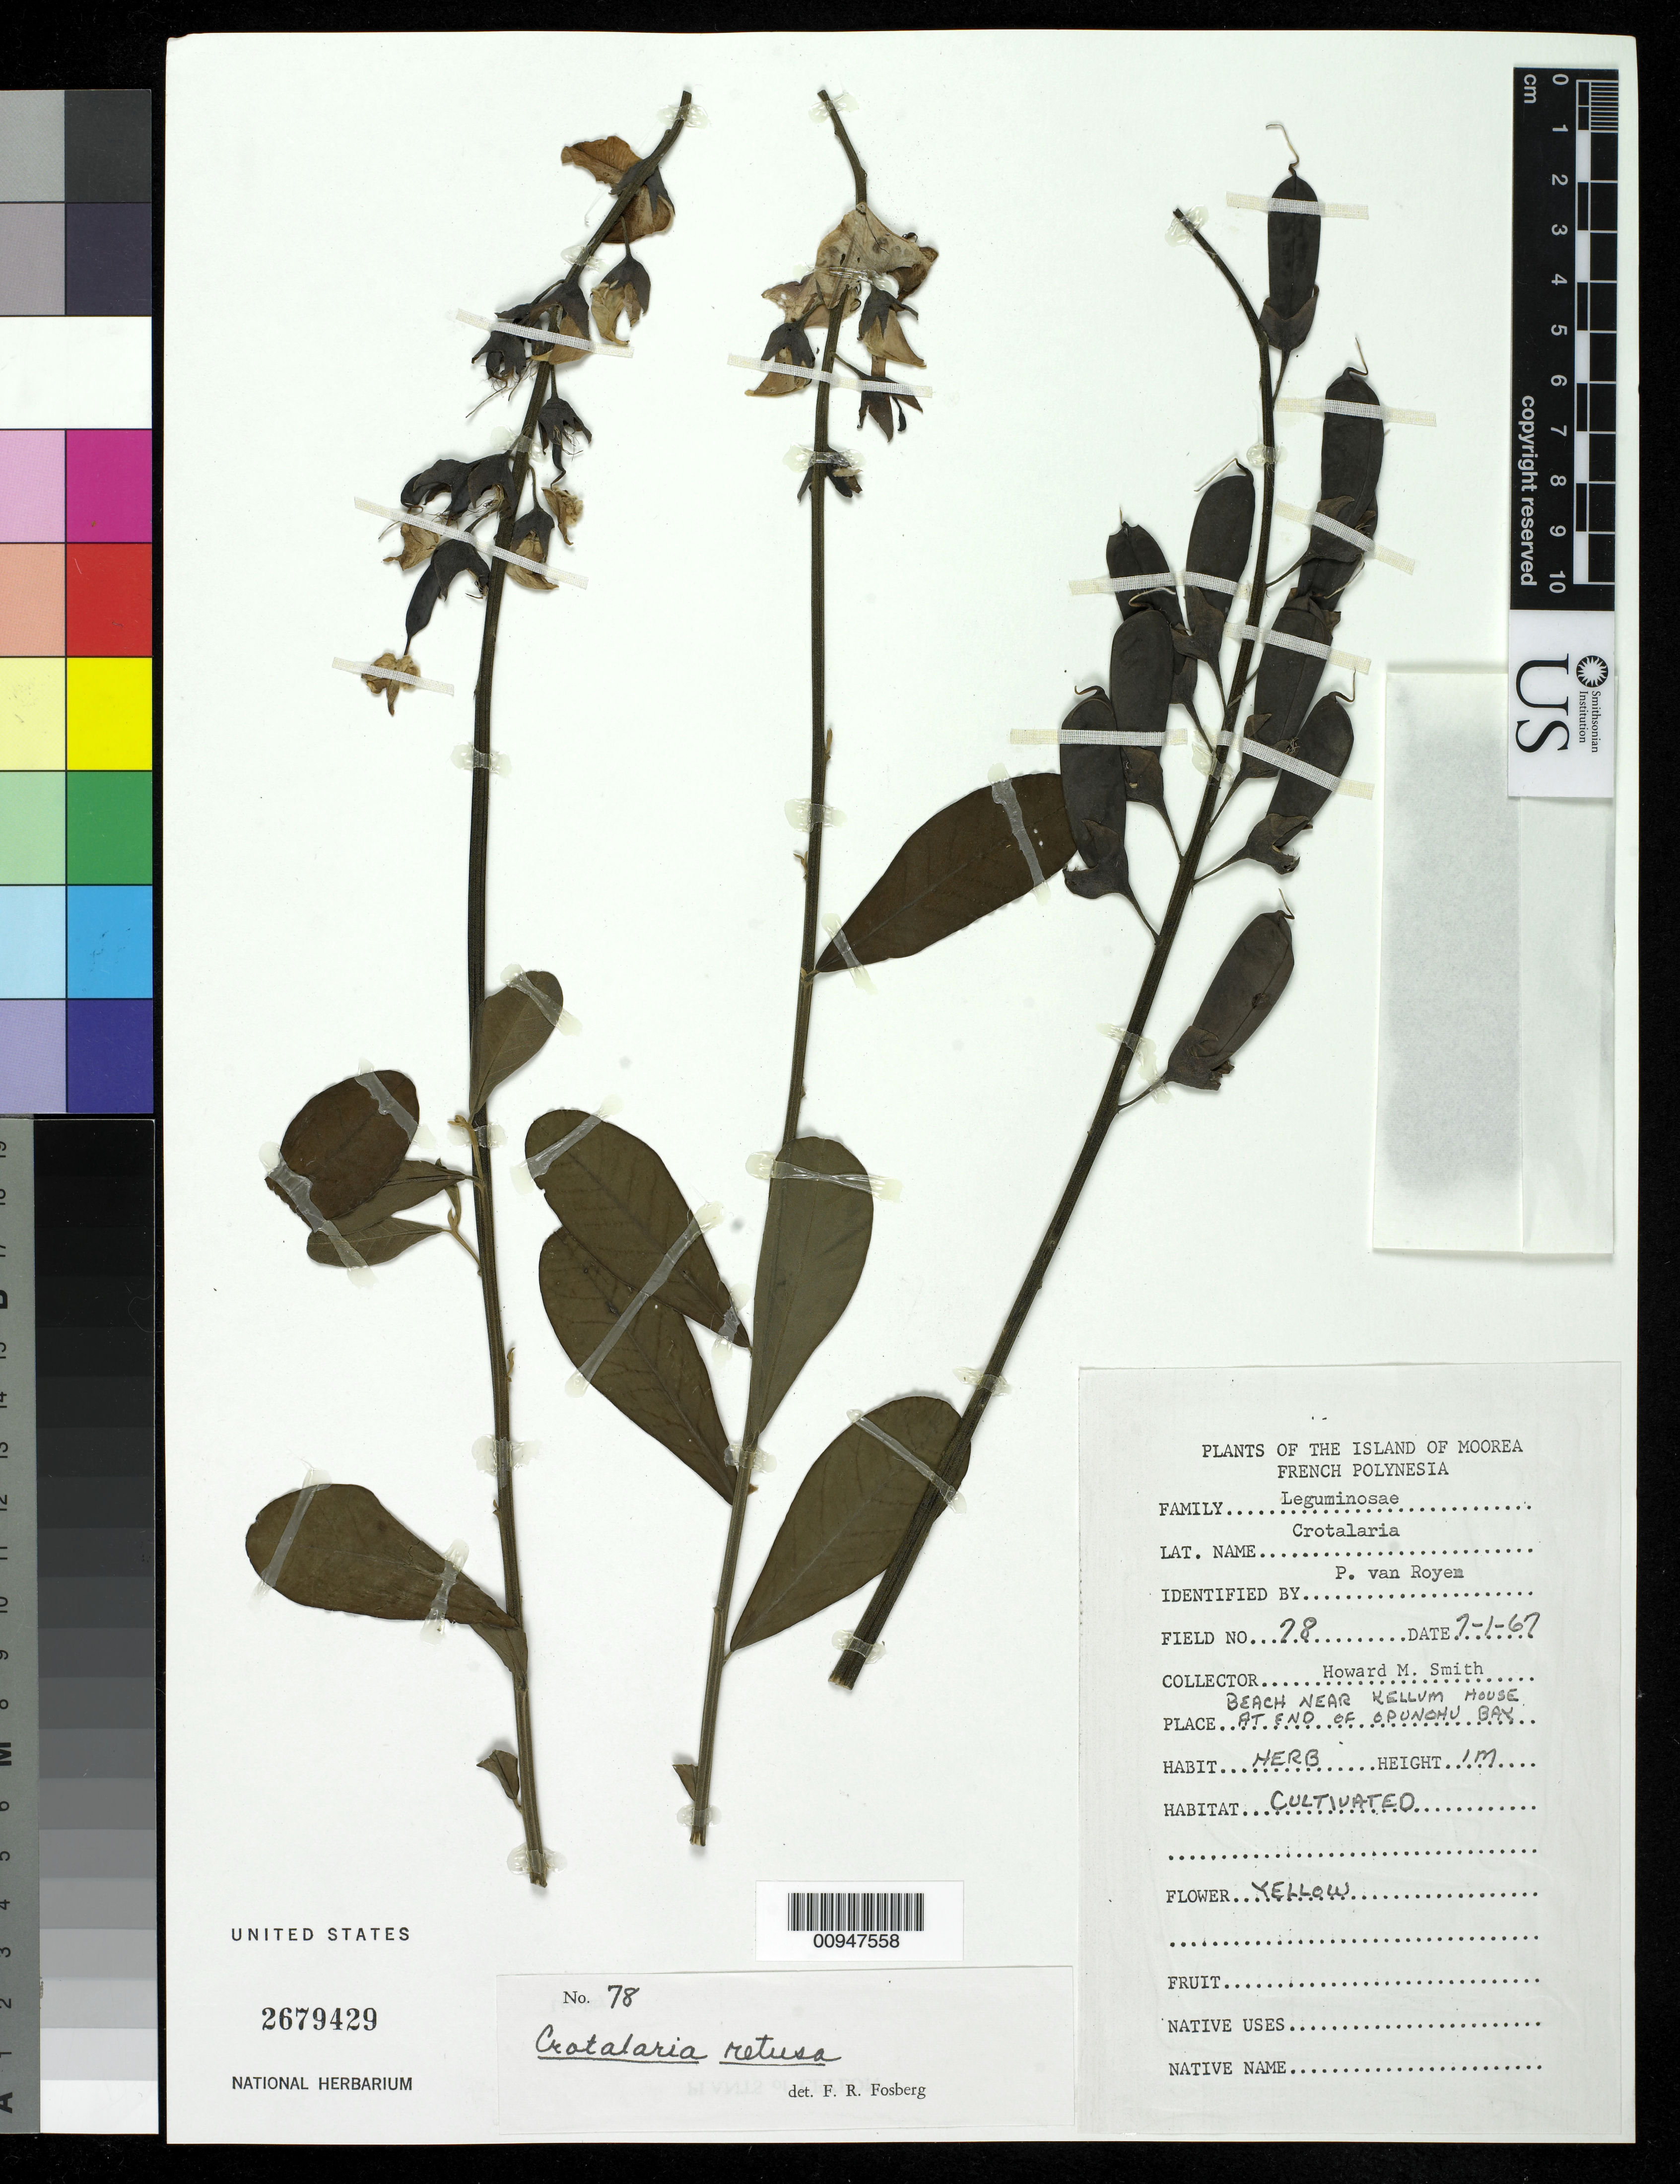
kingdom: Plantae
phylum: Tracheophyta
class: Magnoliopsida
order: Fabales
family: Fabaceae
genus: Crotalaria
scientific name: Crotalaria retusa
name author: L.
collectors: H. M. Smith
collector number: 78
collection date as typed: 01 Jul 1967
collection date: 1967-07-01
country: French Polynesia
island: Moorea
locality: Beach at end of Opunohu Bay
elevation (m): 1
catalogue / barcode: US 2679429